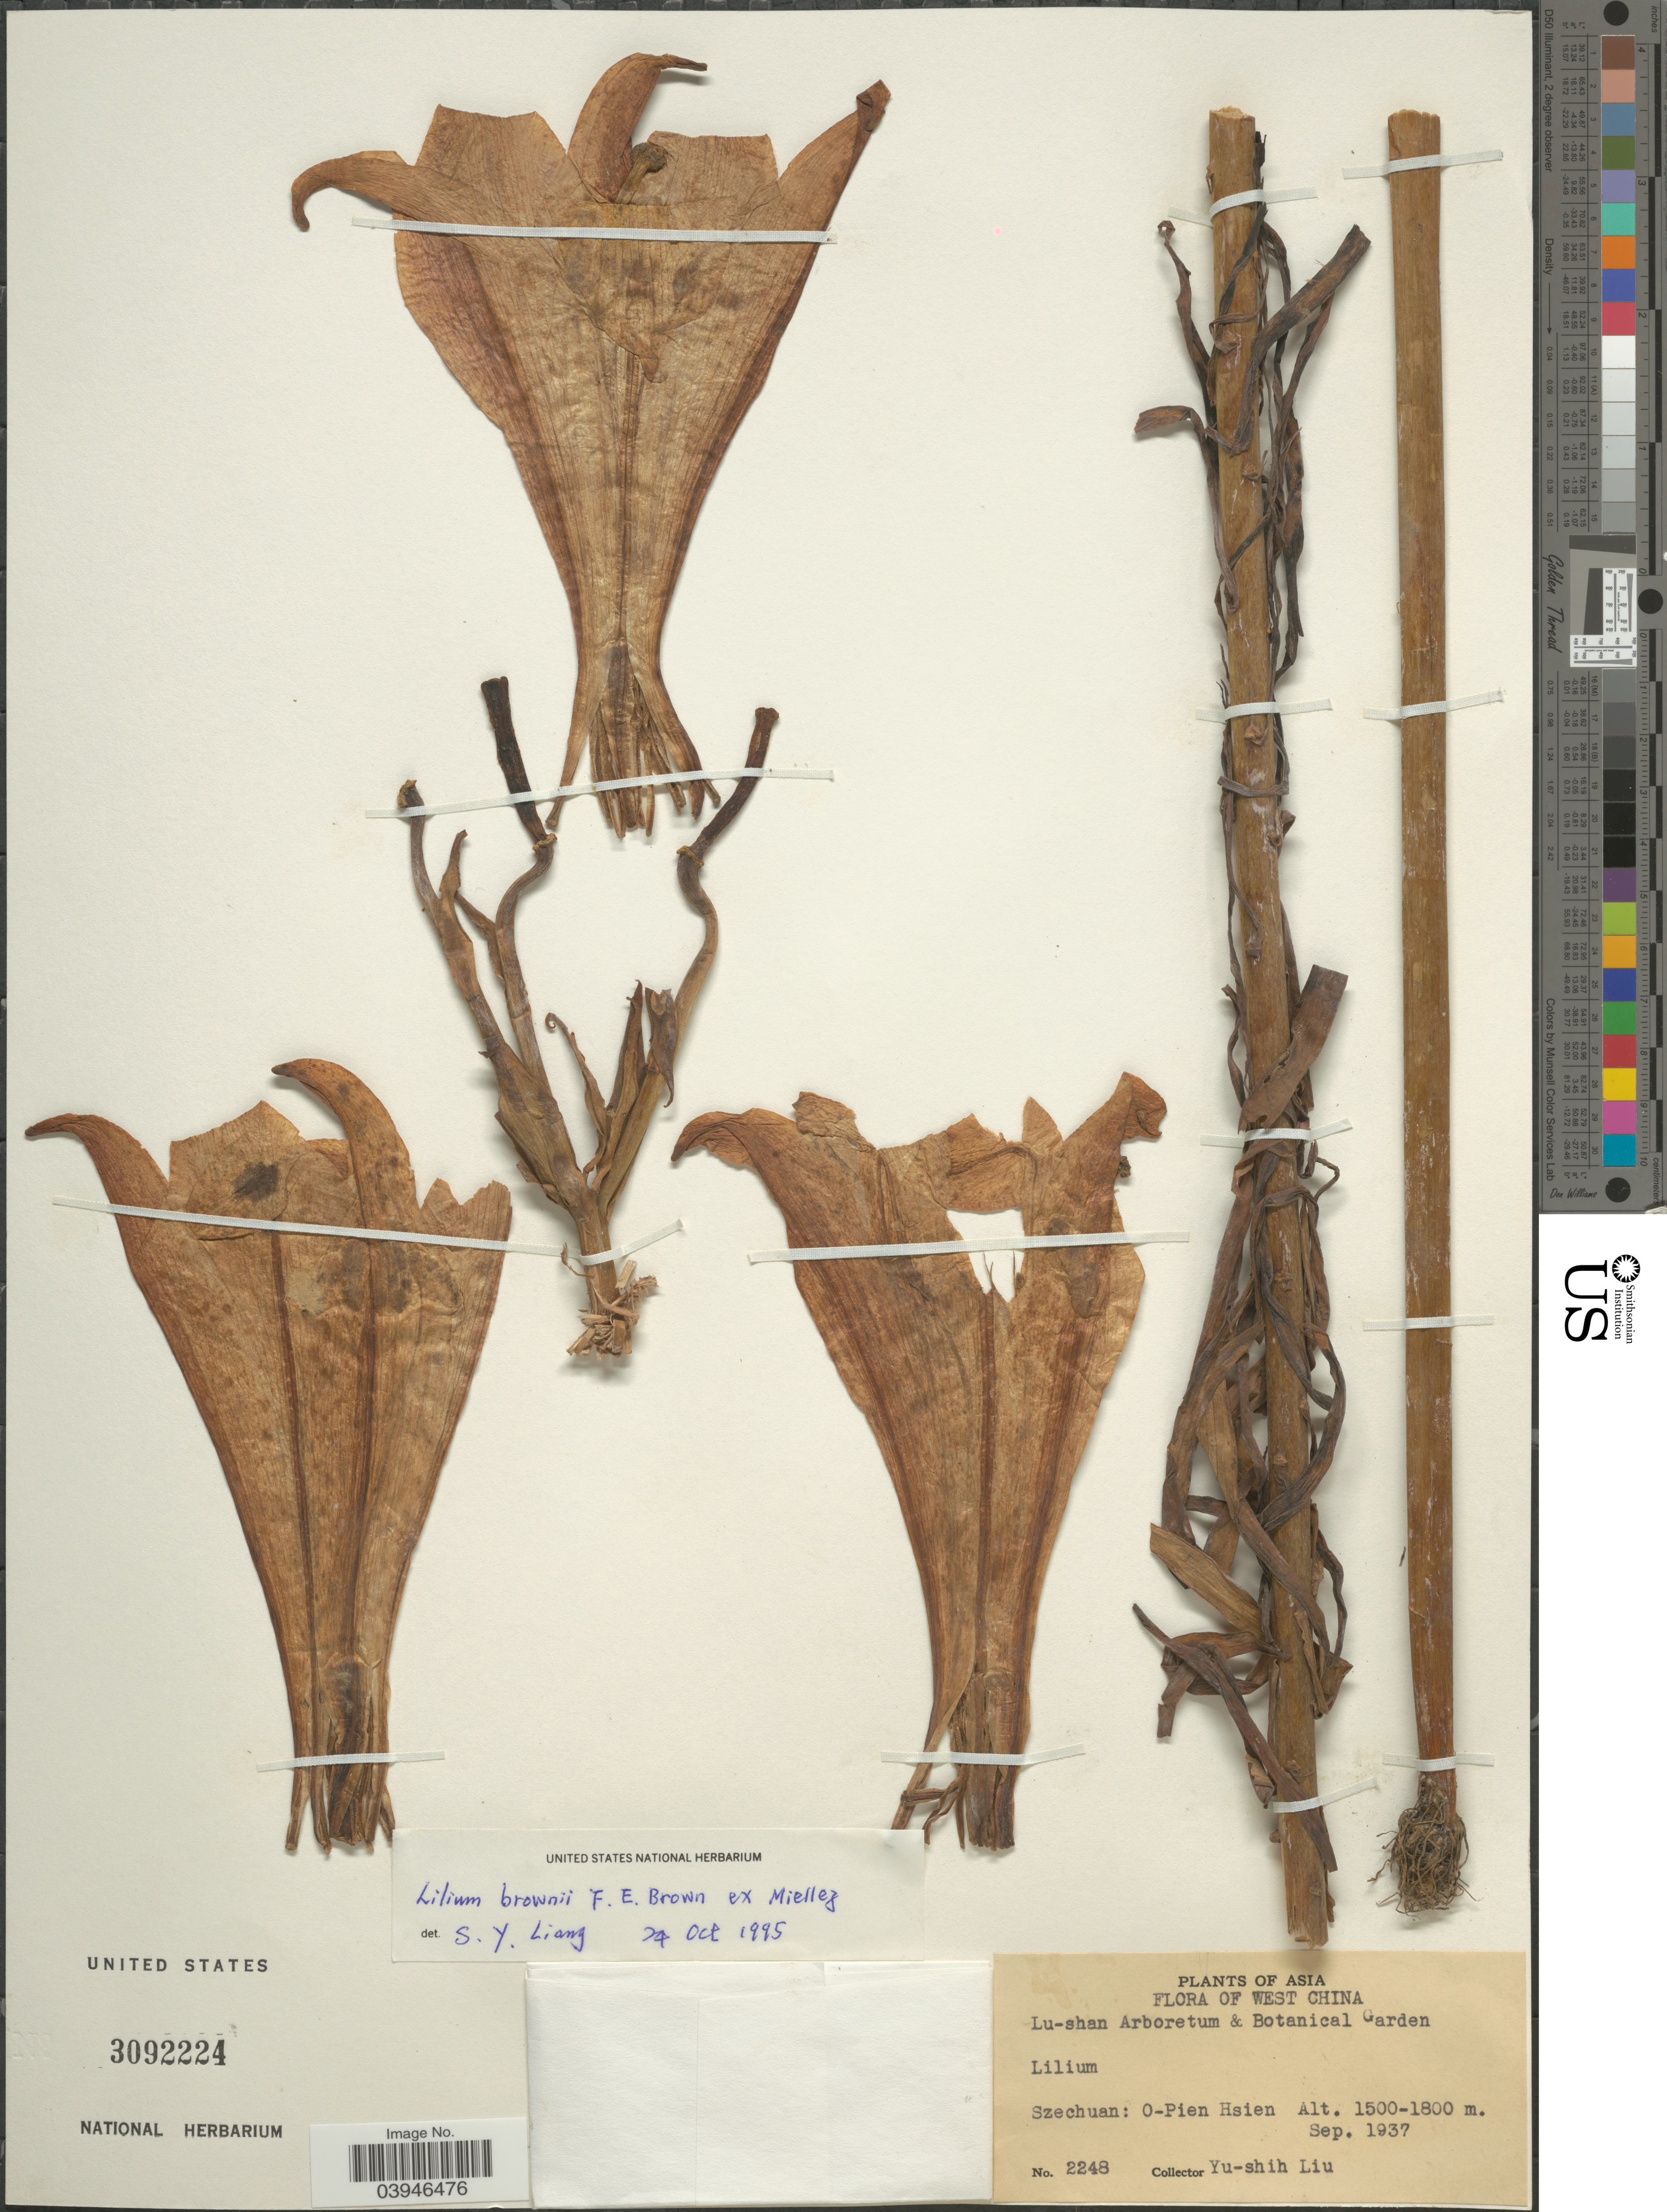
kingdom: Plantae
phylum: Tracheophyta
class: Liliopsida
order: Liliales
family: Liliaceae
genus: Lilium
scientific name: Lilium brownii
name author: F.E. Br. ex Miellez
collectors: Y.-S. Liu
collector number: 2248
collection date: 1937-09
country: China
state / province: Sichuan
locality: Asia. West China. Szechuan: O-Pien Hsien.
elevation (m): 1500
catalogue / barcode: US 3092224